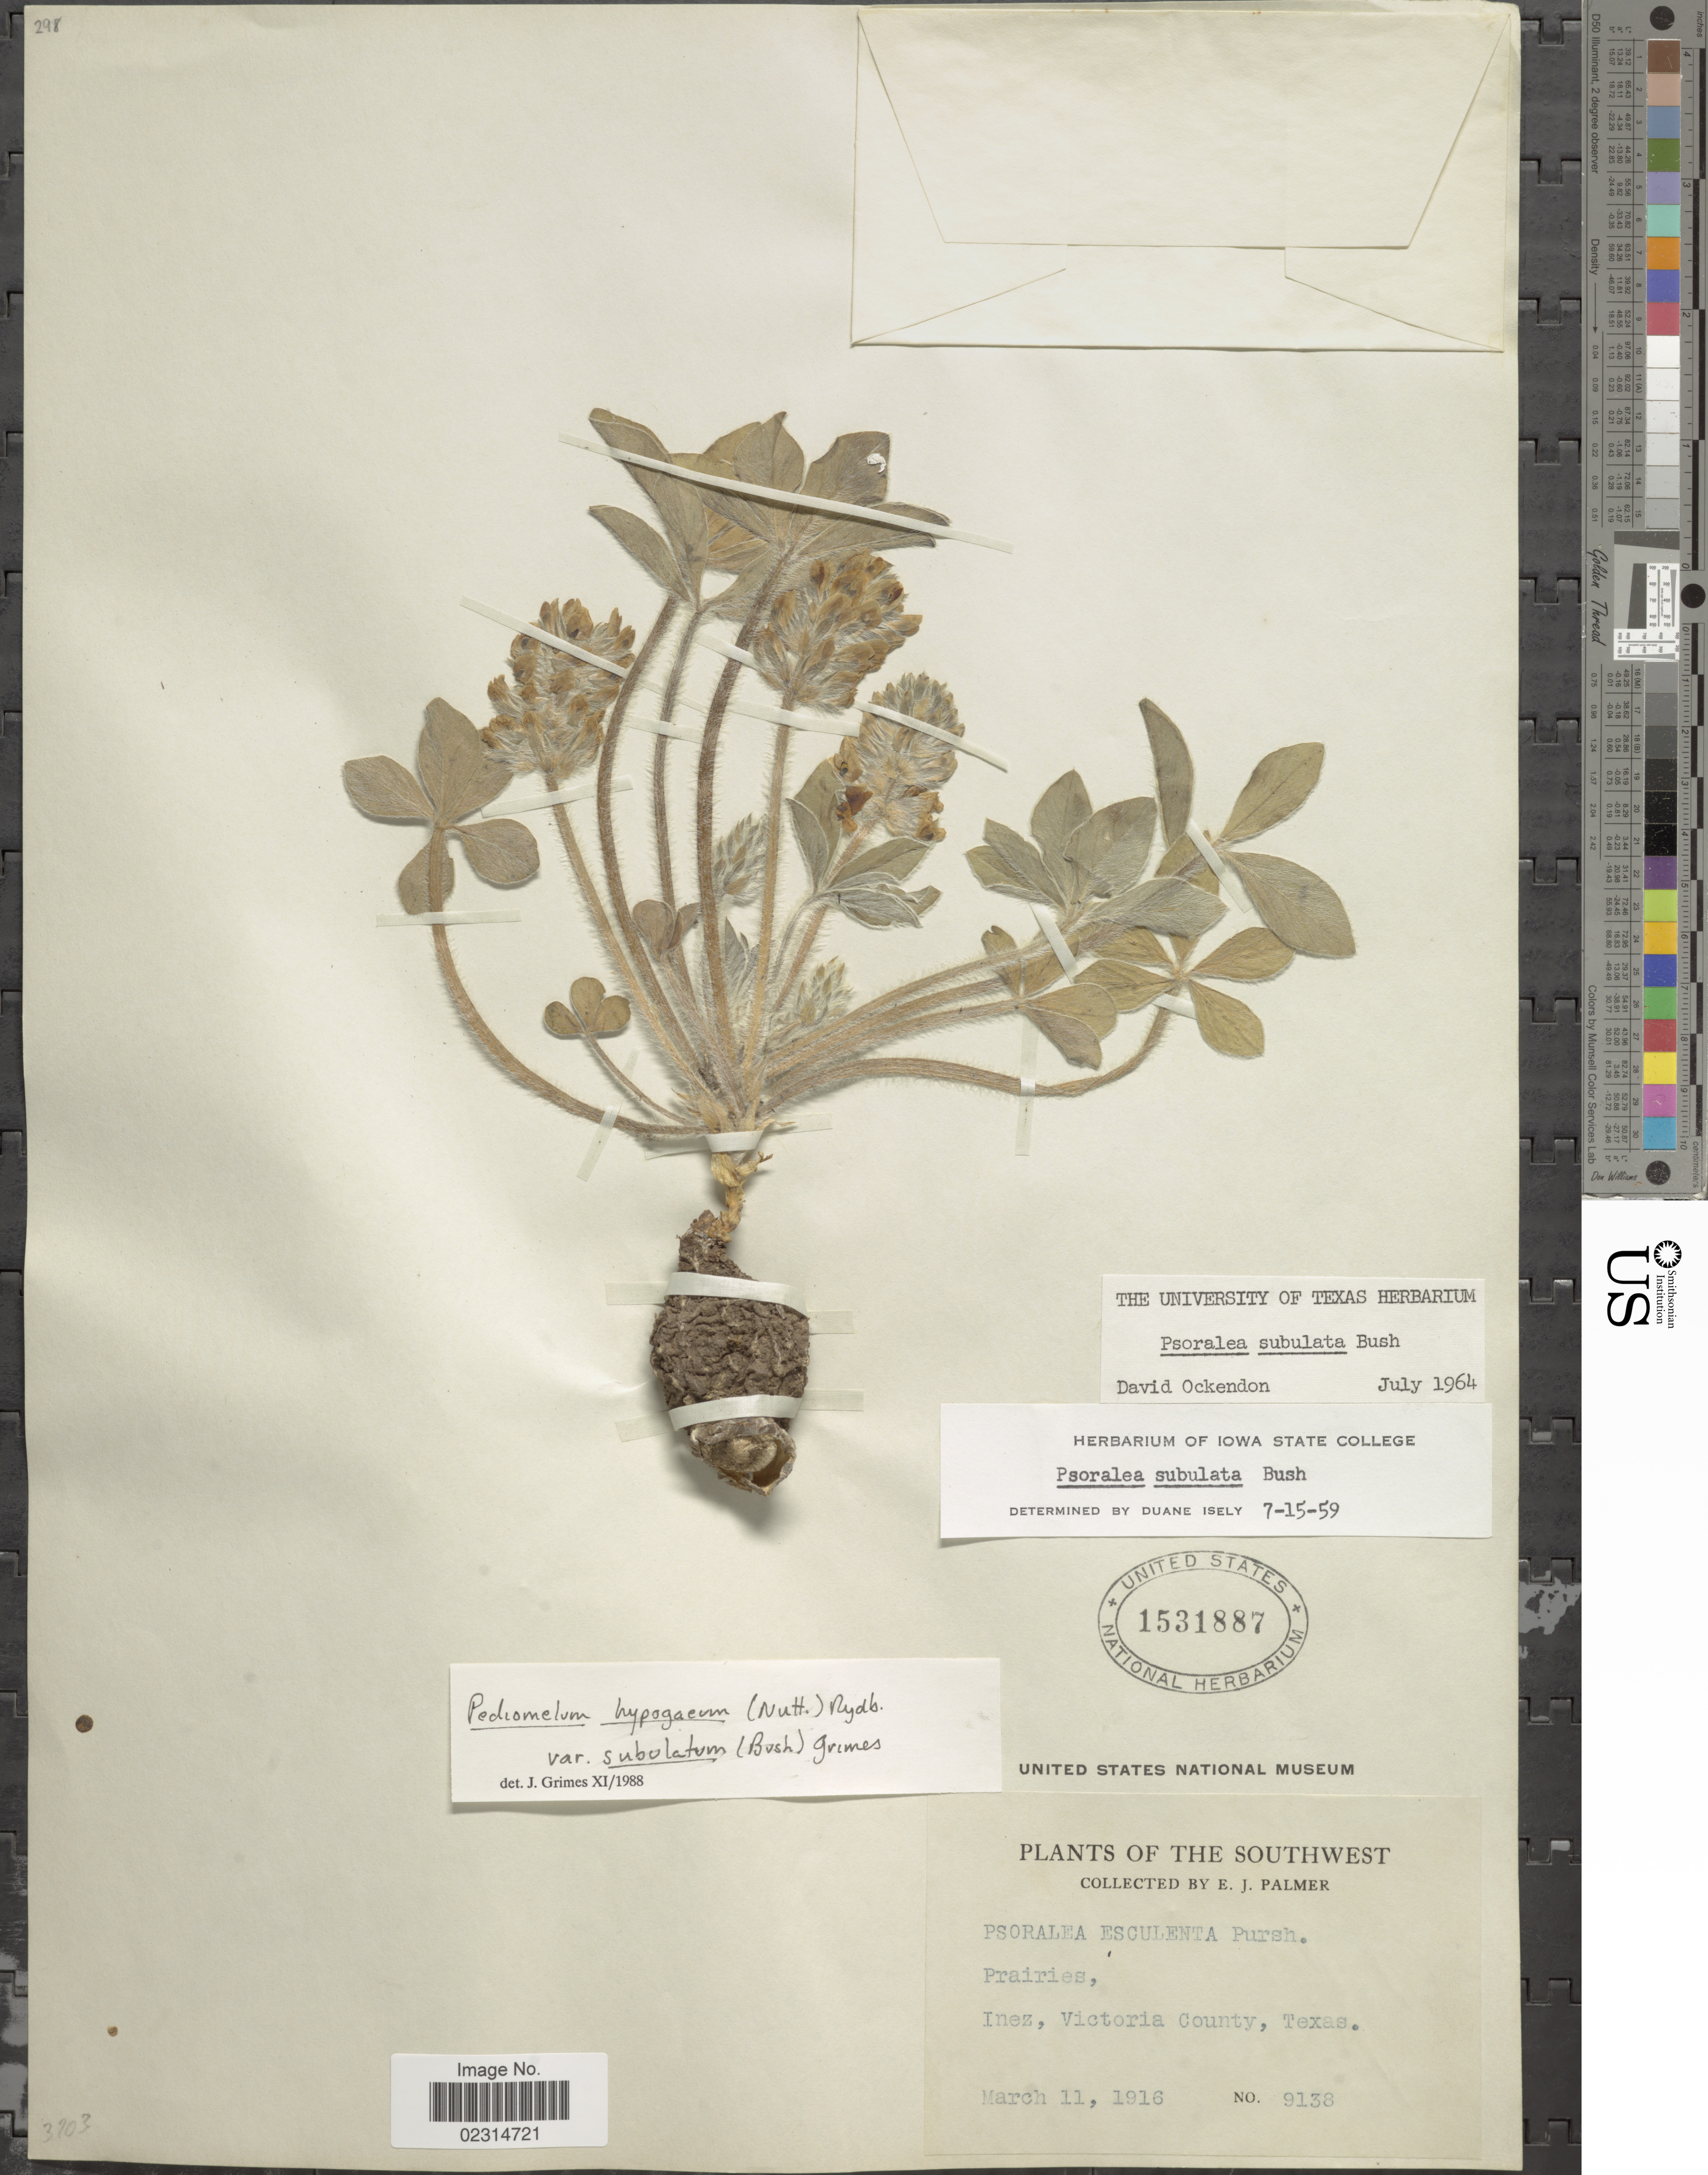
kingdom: Plantae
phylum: Tracheophyta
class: Magnoliopsida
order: Fabales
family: Fabaceae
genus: Pediomelum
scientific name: Pediomelum hypogaeum var. subulatum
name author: (Bush) J.W. Grimes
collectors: E. J. Palmer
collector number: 9138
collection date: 1916-03-11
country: United States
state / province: Texas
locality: The Southwest, Prairies, Inez, Victoria County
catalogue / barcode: US 1531887